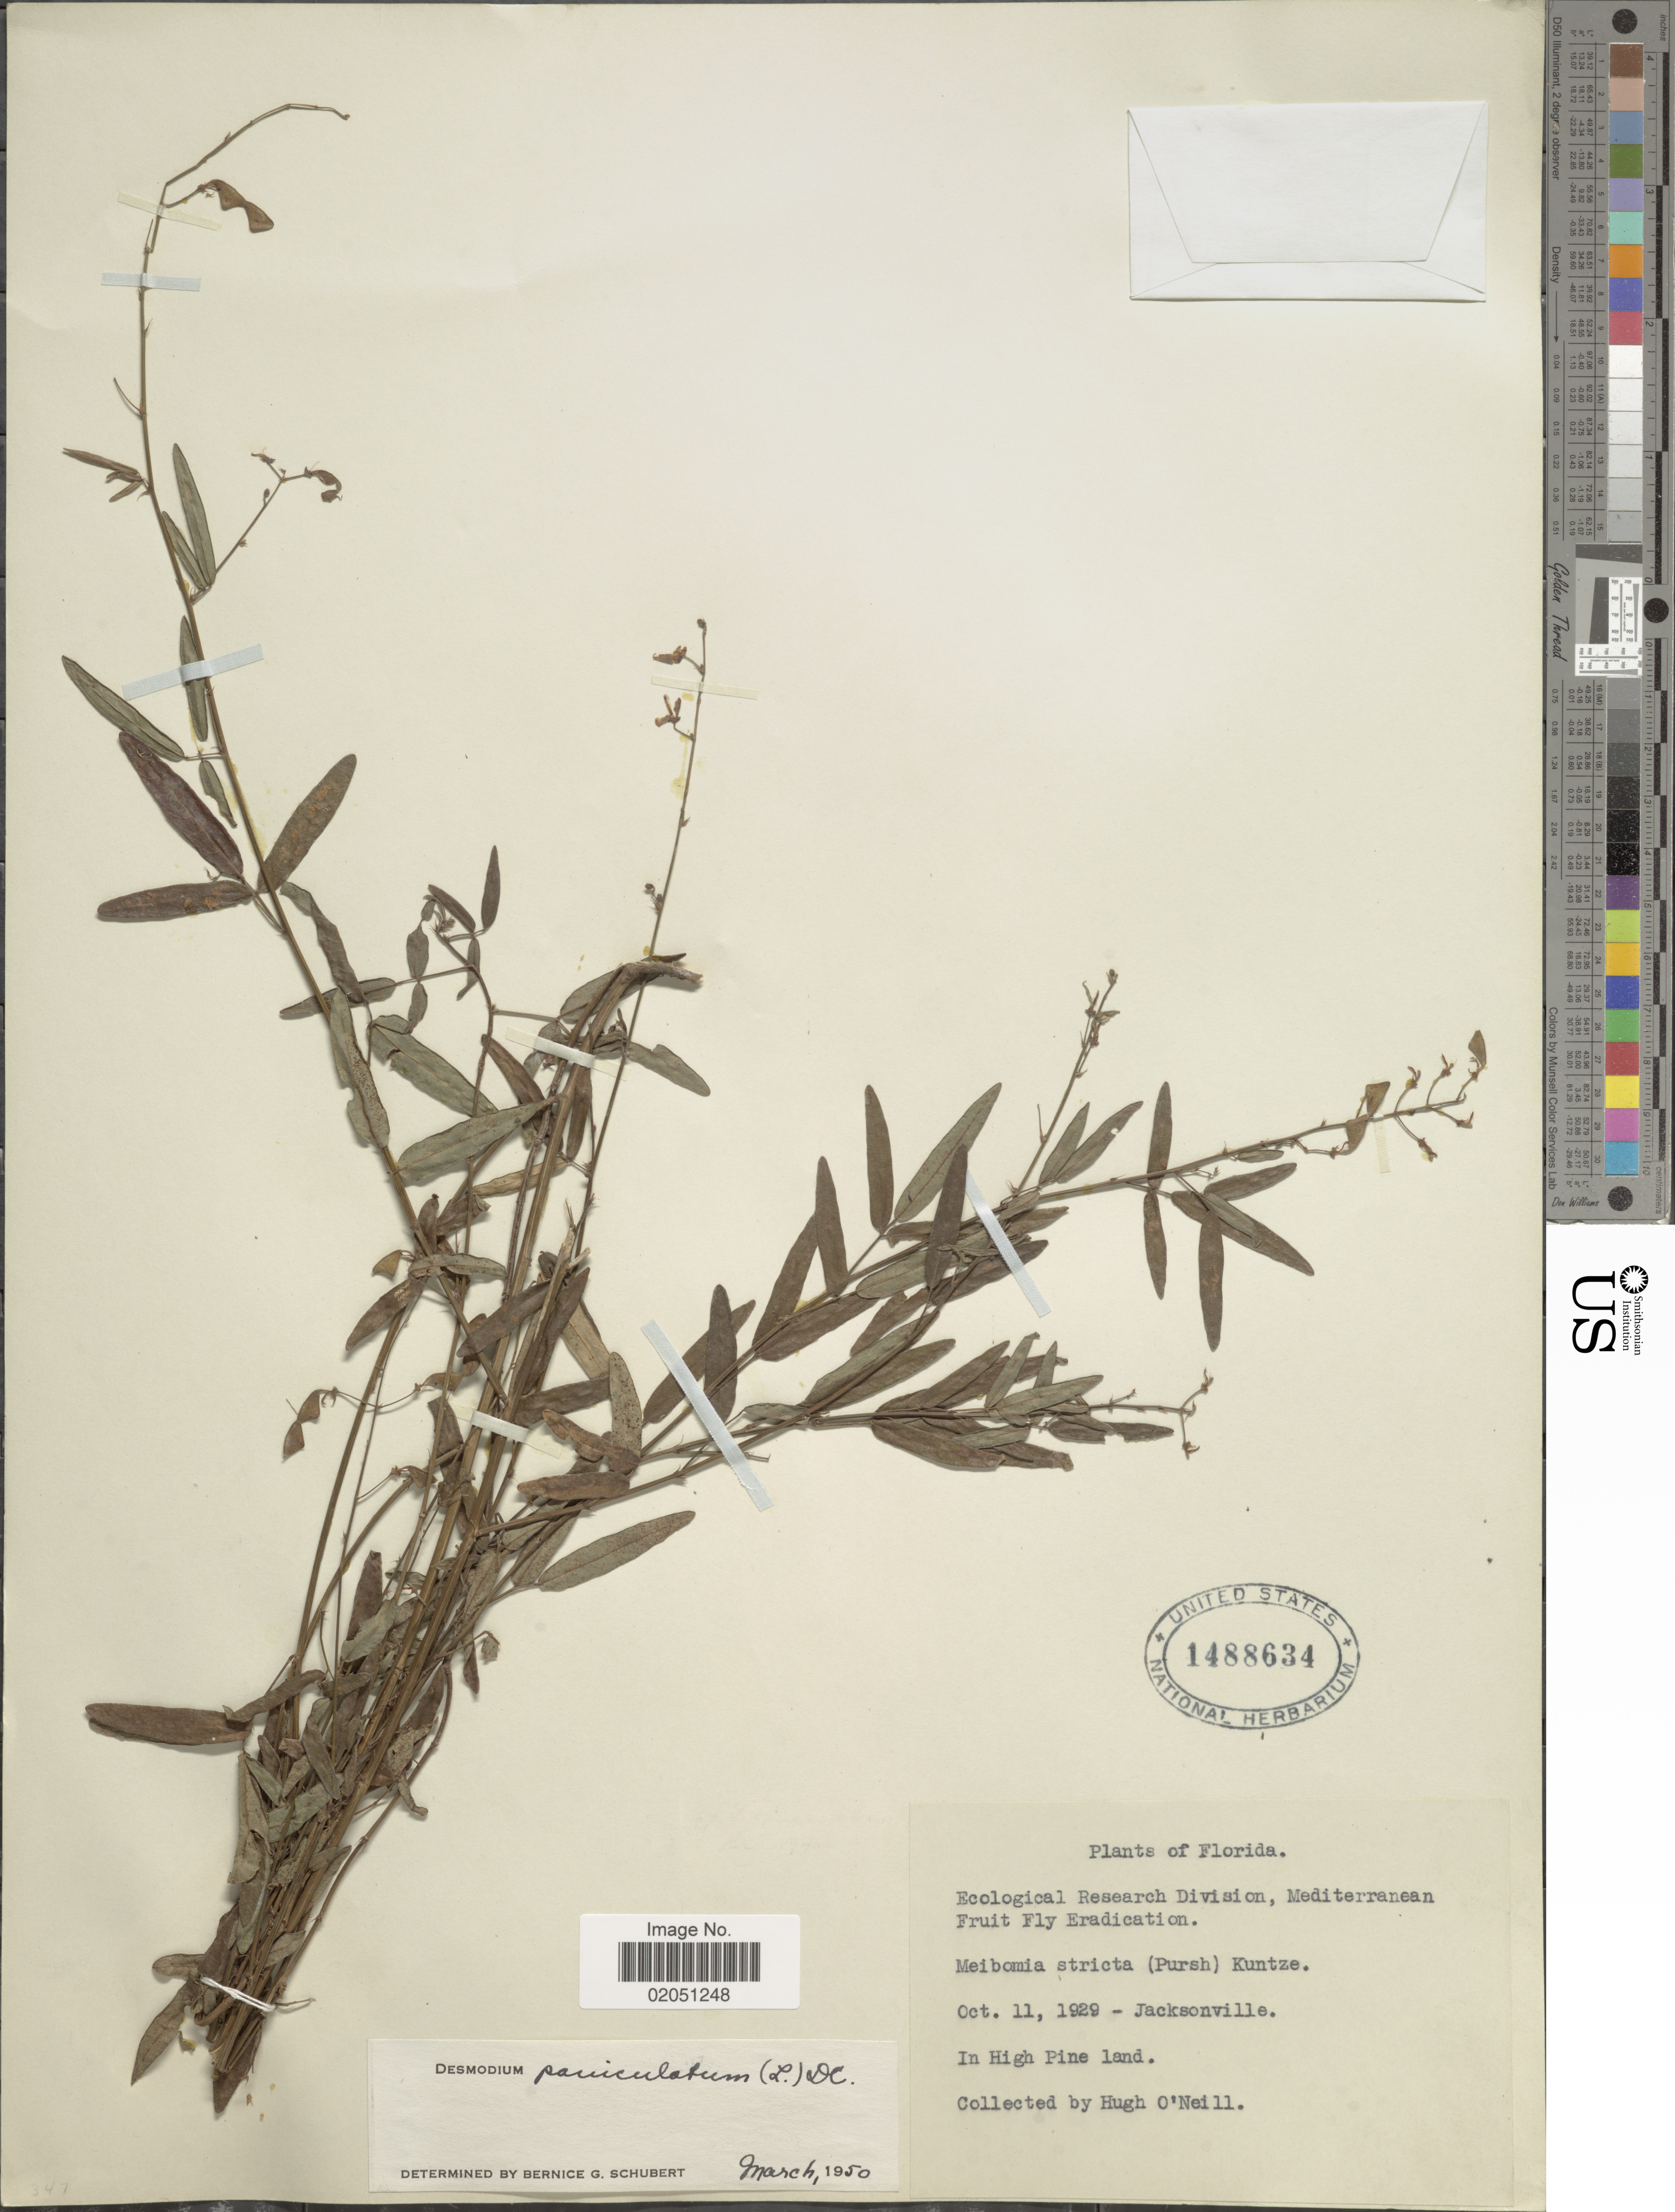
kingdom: Plantae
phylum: Tracheophyta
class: Magnoliopsida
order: Fabales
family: Fabaceae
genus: Desmodium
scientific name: Desmodium paniculatum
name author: (L.) DC.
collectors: H. O'Neill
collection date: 1929-10-11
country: United States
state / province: Florida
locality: Jacksonville, In High Pine land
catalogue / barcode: US 1488634